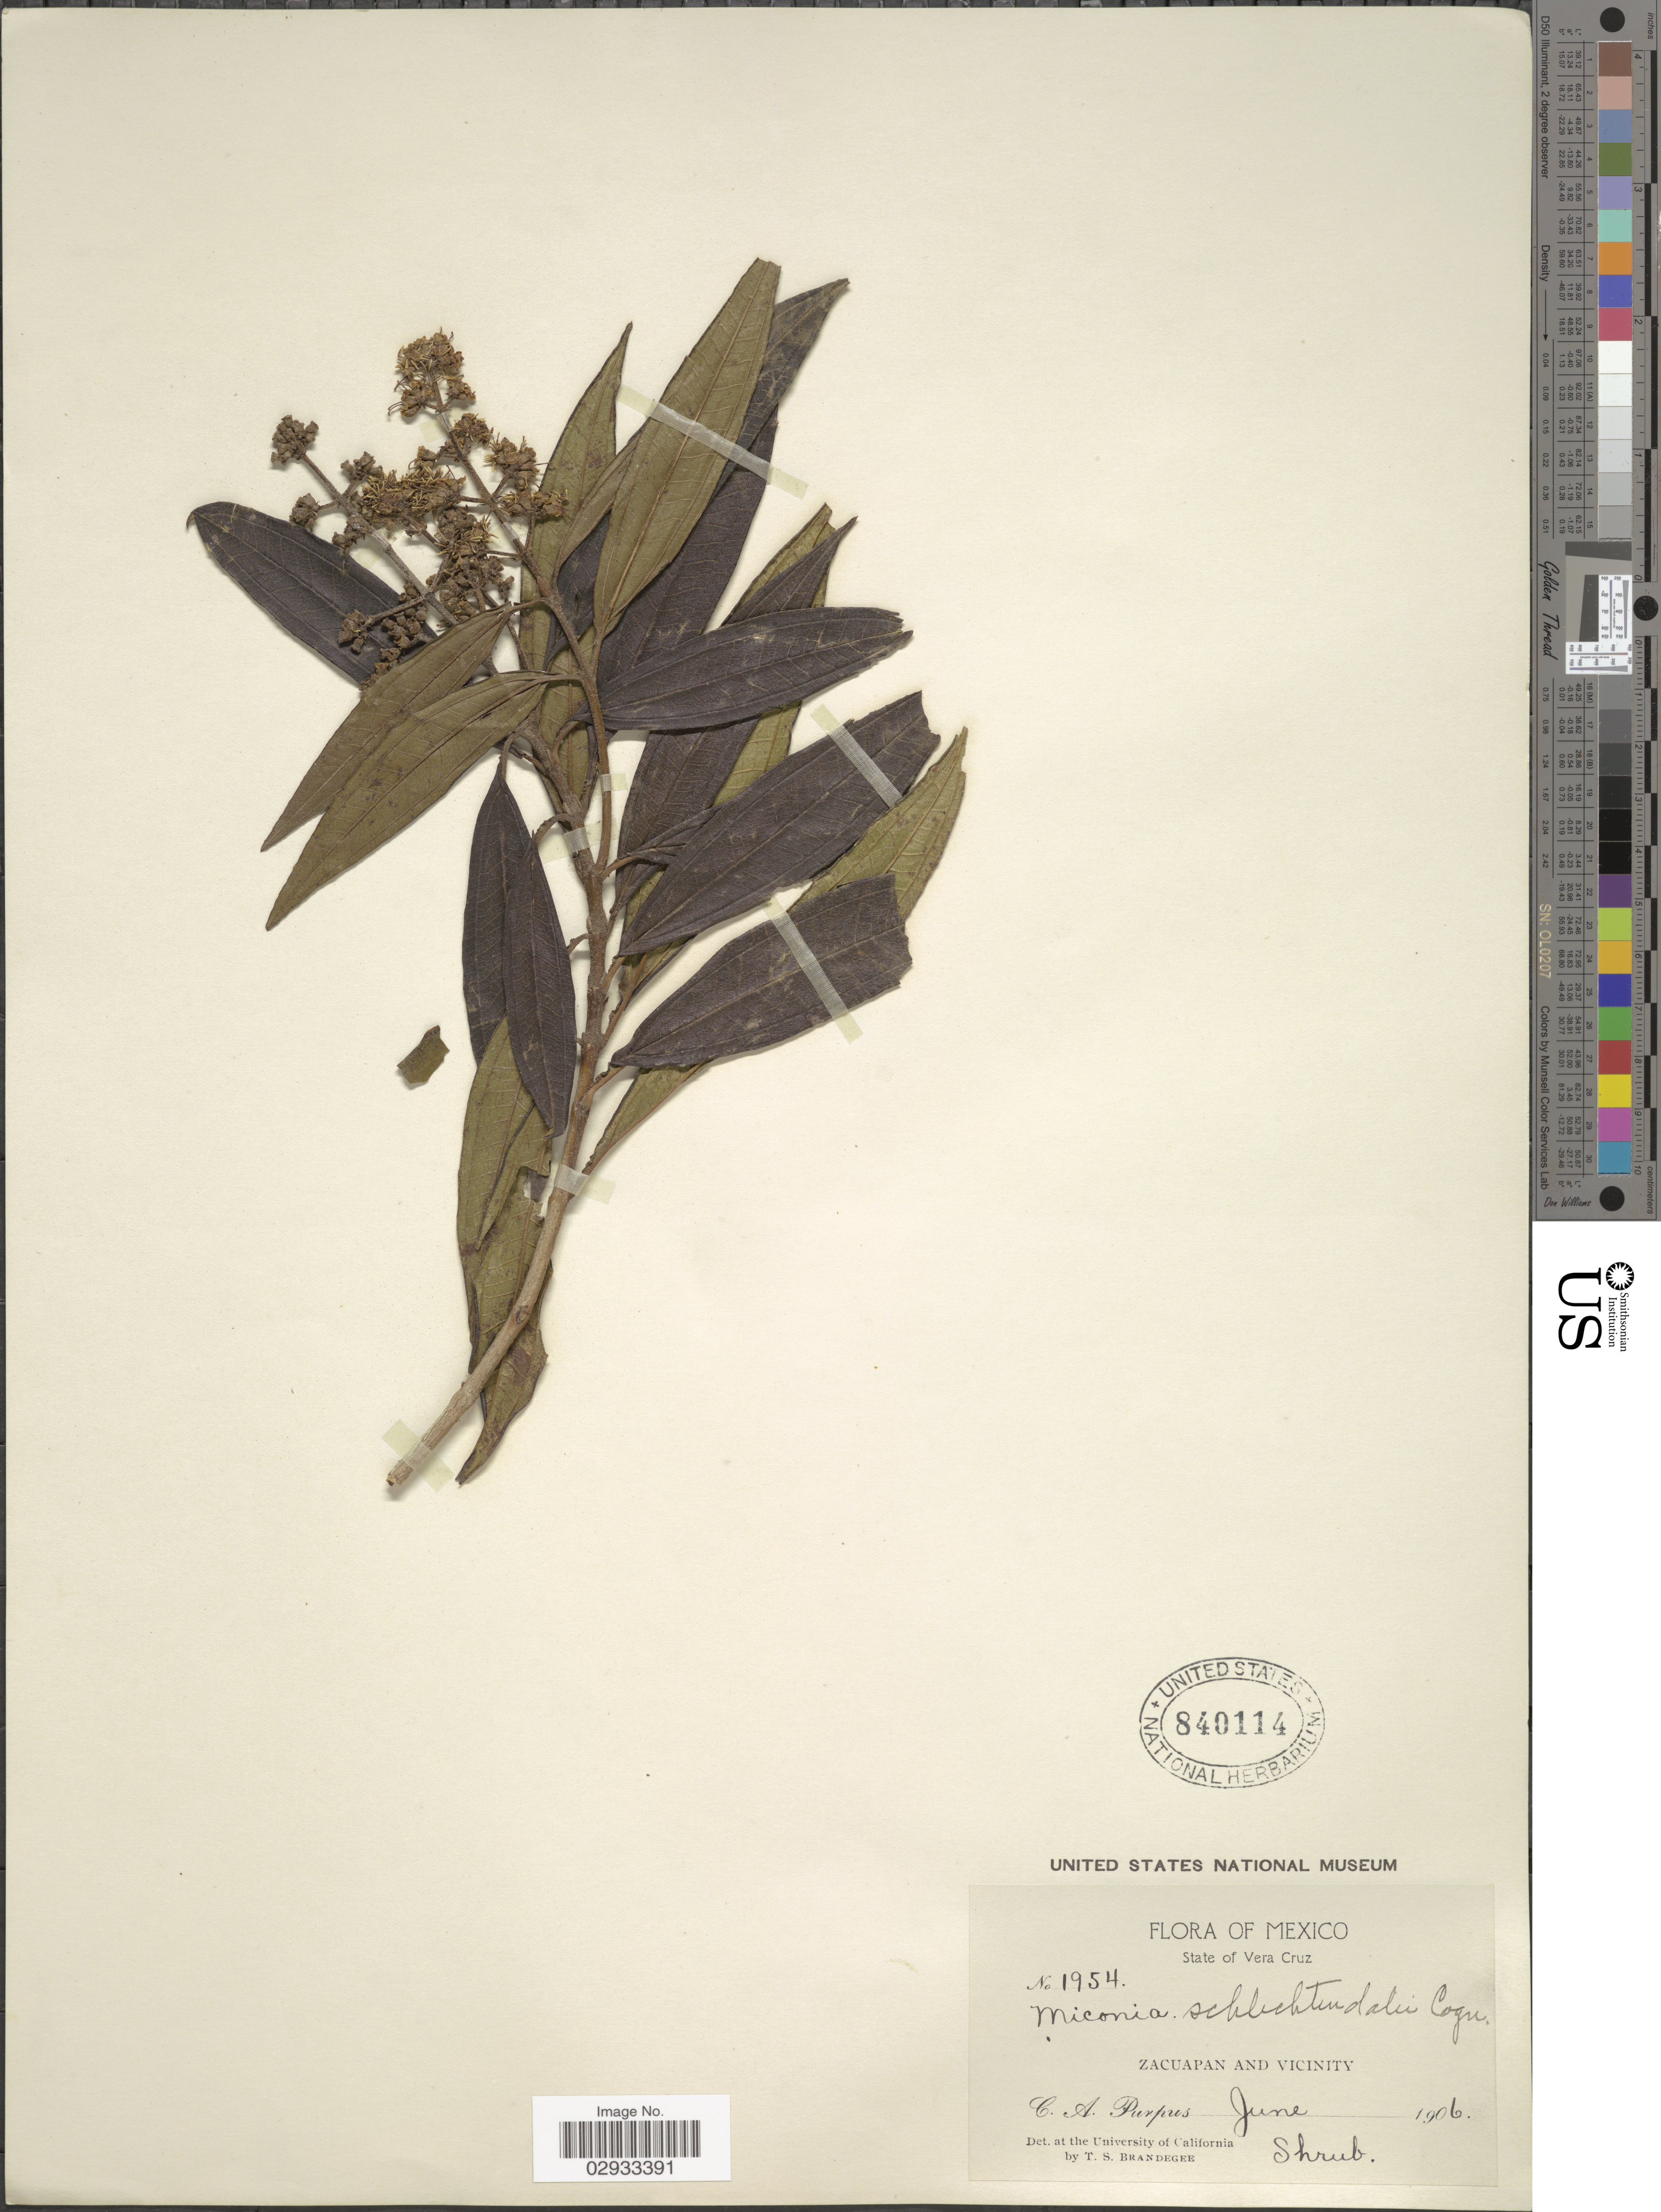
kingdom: Plantae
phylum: Tracheophyta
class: Magnoliopsida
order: Myrtales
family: Melastomataceae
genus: Miconia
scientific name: Miconia schlechtendalii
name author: Cogn. in DC.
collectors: C. A. Purpus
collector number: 1954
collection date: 1906-06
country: Mexico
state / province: Veracruz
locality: State of Vera Cruz. Zacuapan and Vicinity.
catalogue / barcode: US 840114